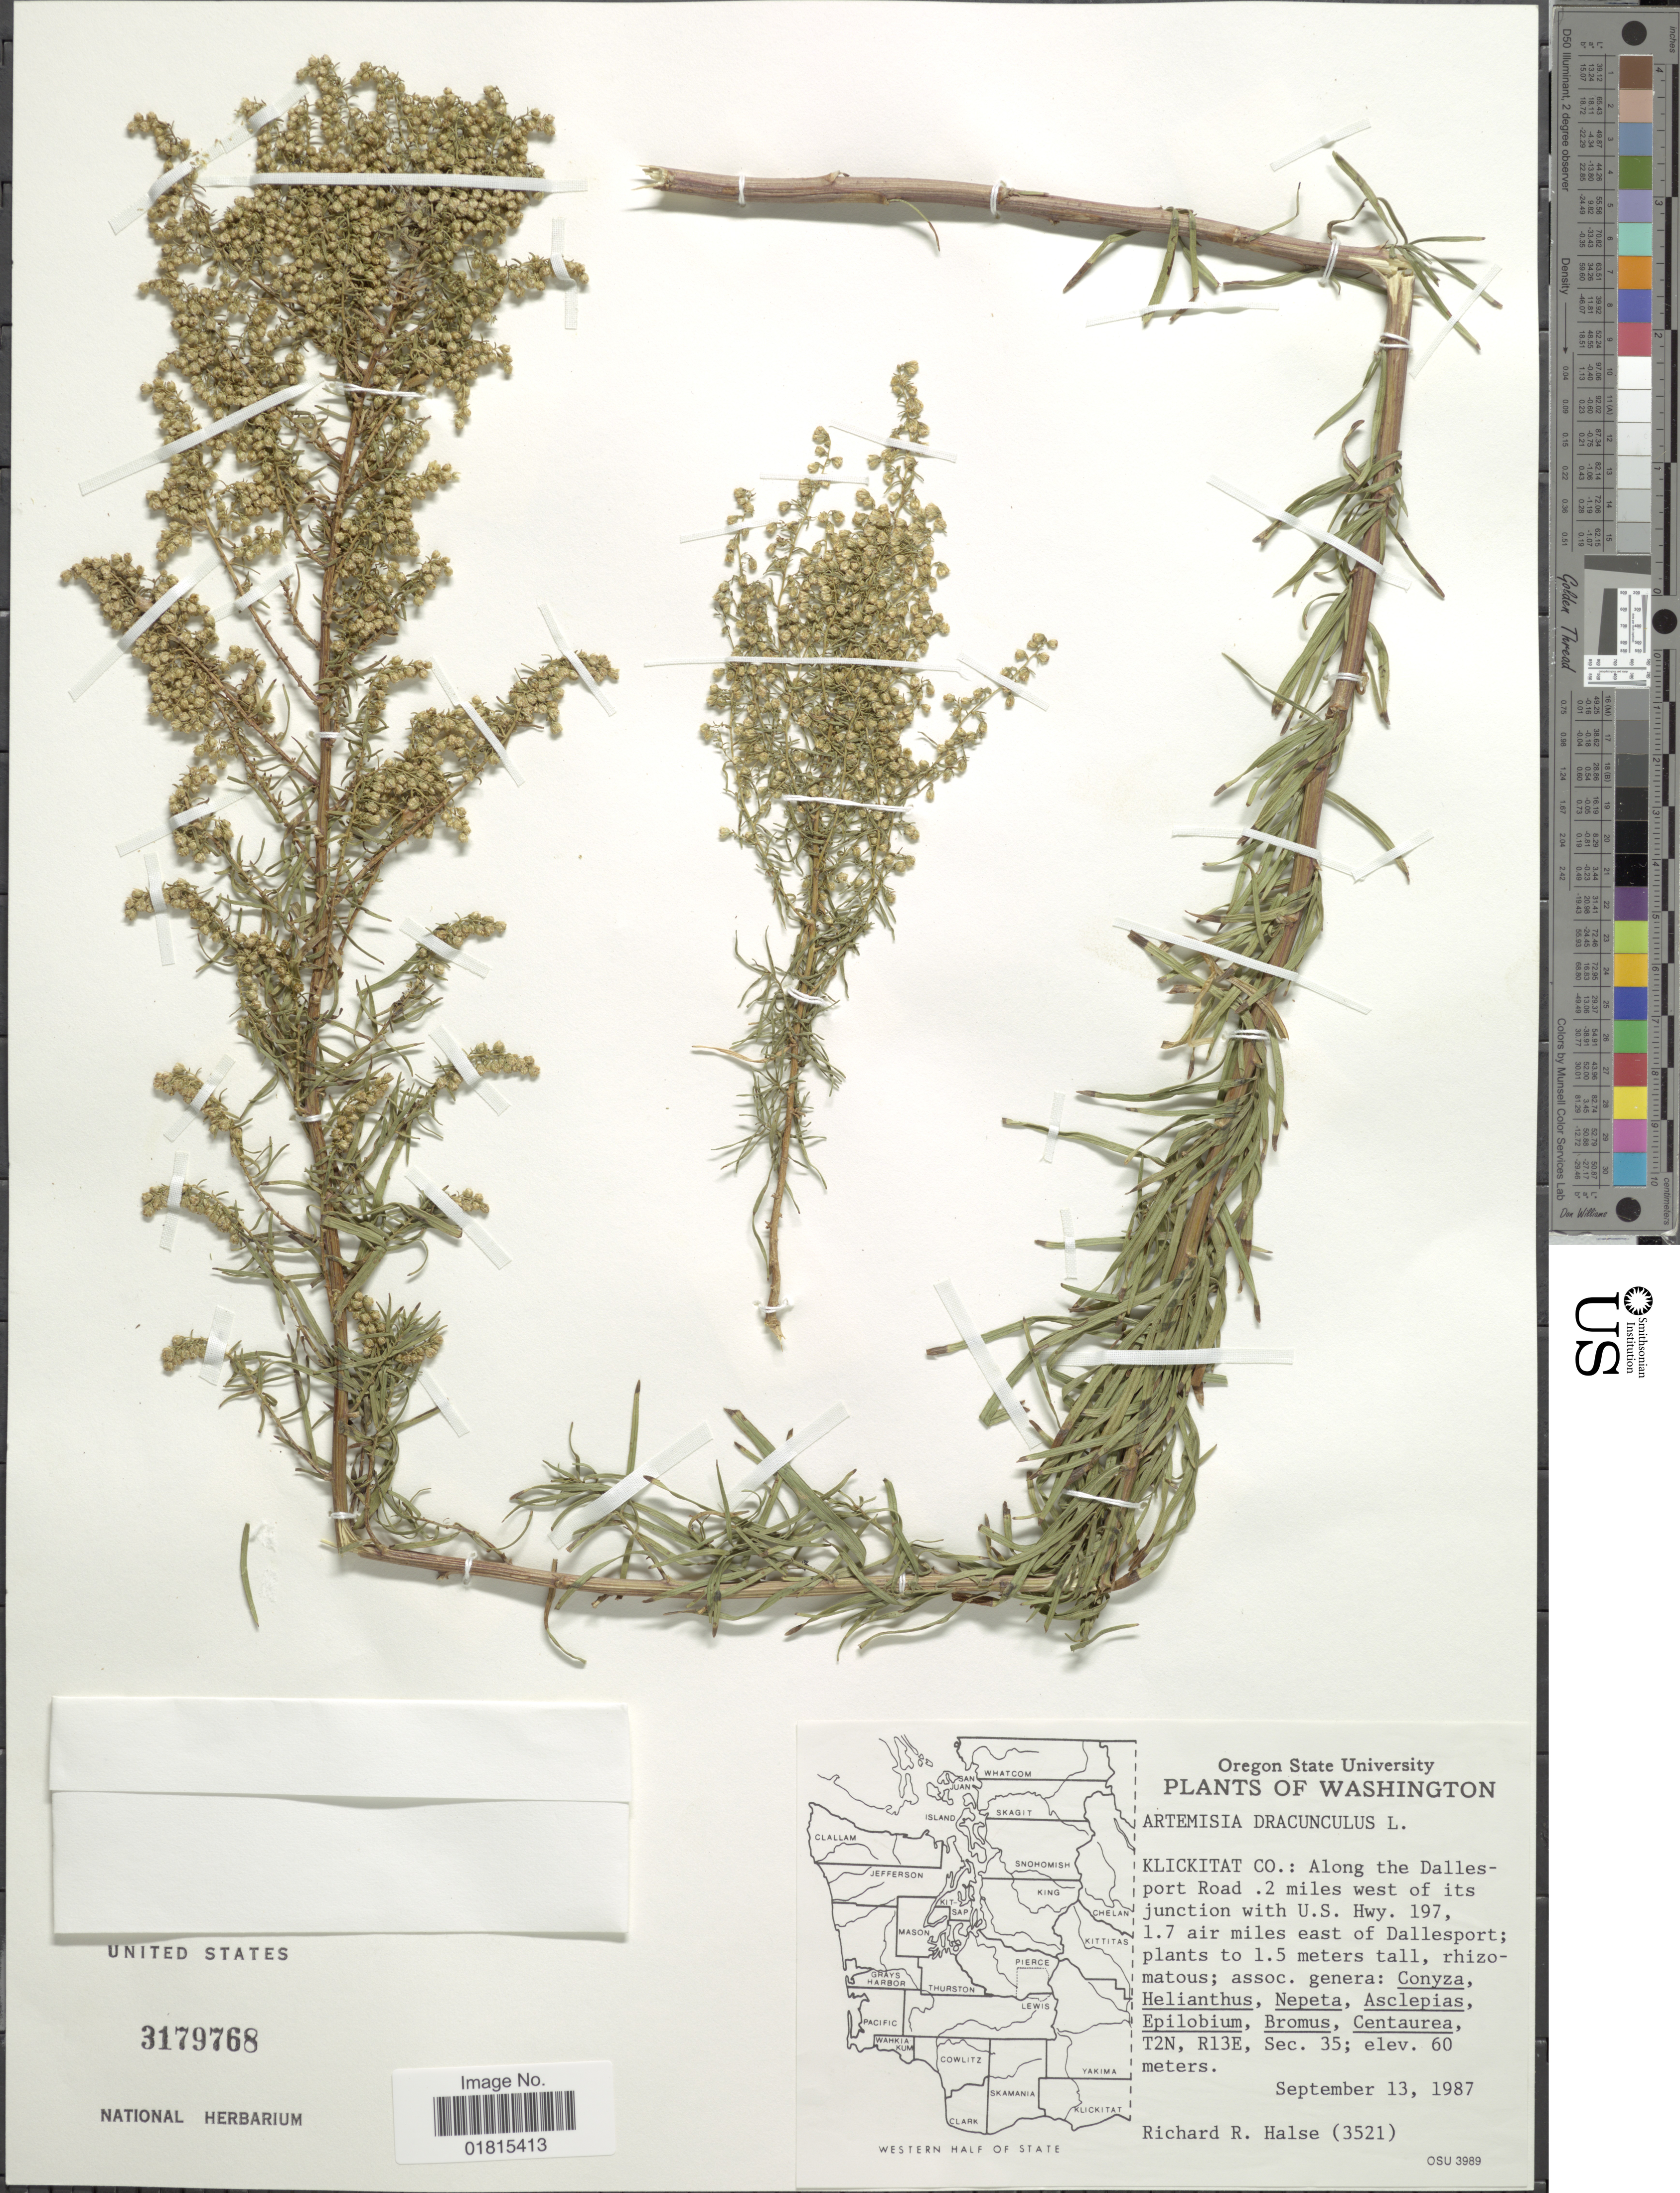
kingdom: Plantae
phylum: Tracheophyta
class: Magnoliopsida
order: Asterales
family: Asteraceae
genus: Artemisia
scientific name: Artemisia dracunculus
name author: L.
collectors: R. Halse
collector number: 3521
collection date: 1987-09-13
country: United States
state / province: Washington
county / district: Klickitat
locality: Klickitat Co.: Along the Dallesport Road. 2 miles west of its junction with U.S. Hwy. 197, 1.7 air miles east of Dallesport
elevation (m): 60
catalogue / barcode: US 3179768